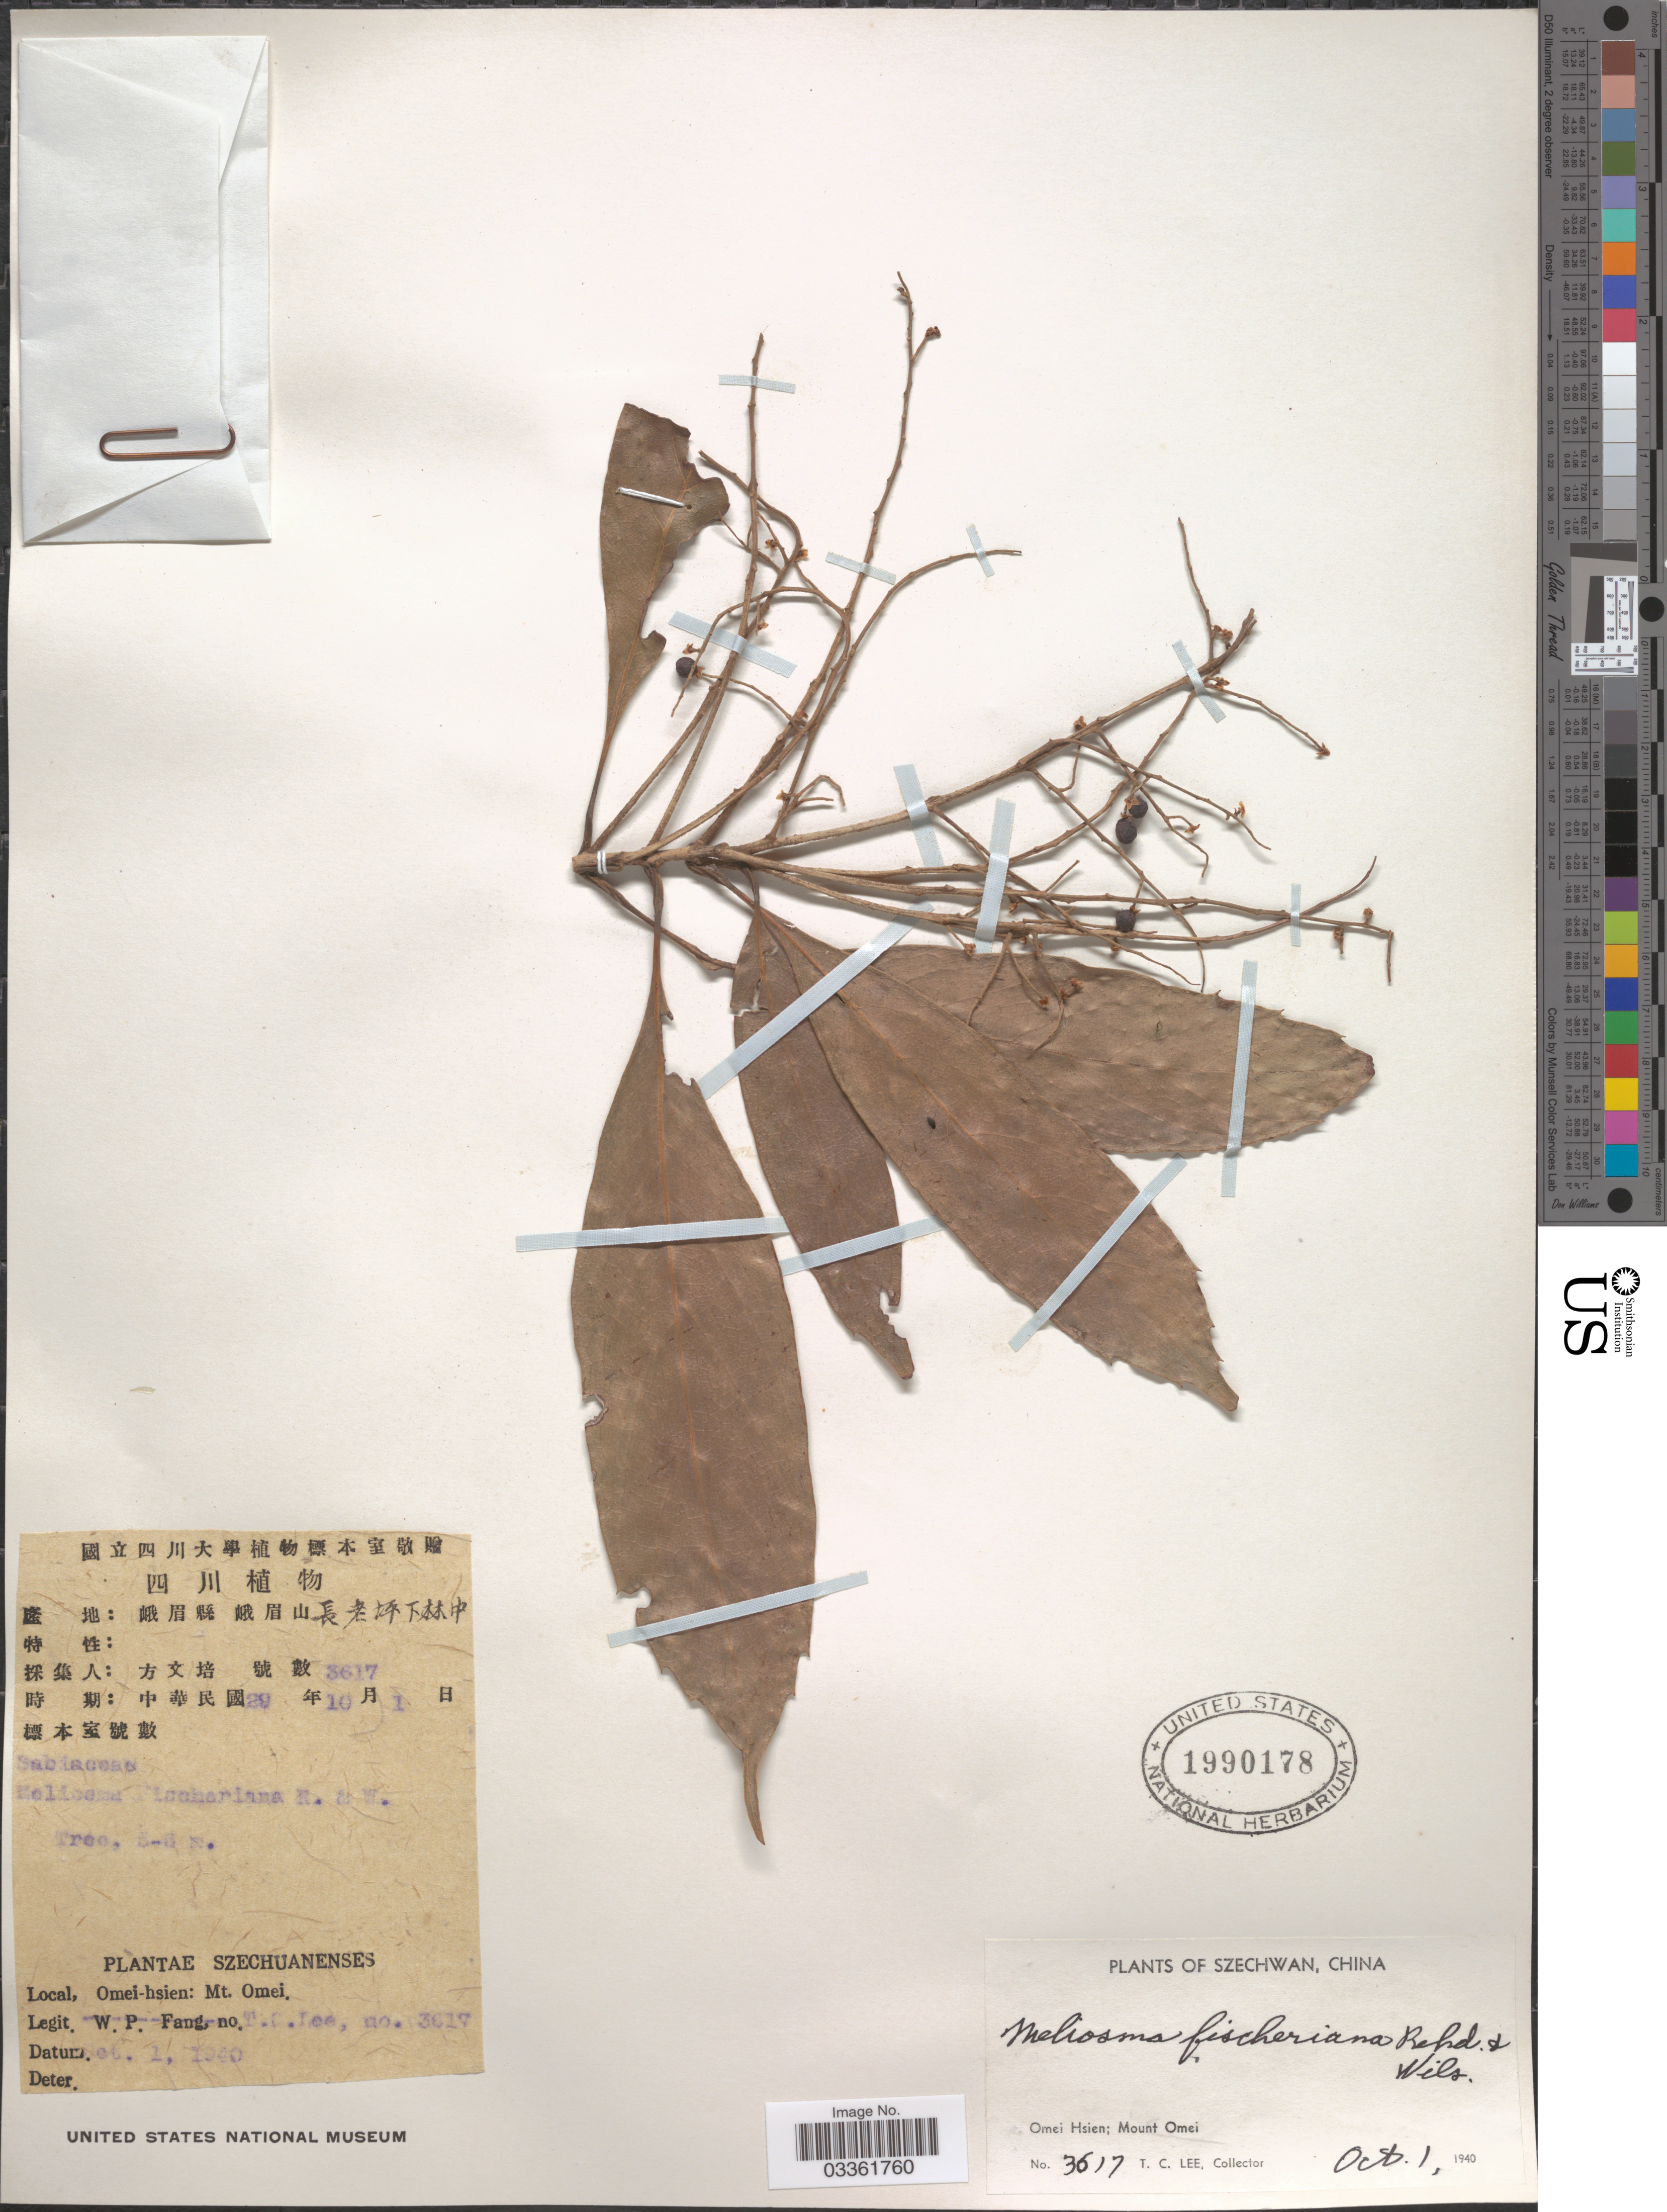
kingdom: Plantae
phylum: Tracheophyta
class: Magnoliopsida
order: Proteales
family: Sabiaceae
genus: Meliosma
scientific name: Meliosma fischeriana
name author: Rehder & E.H. Wilson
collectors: T. Lee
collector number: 3617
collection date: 1940-10-01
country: China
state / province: Sichuan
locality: Szechwan. Omei Hsien; Mount Omei.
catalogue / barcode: US 1990178